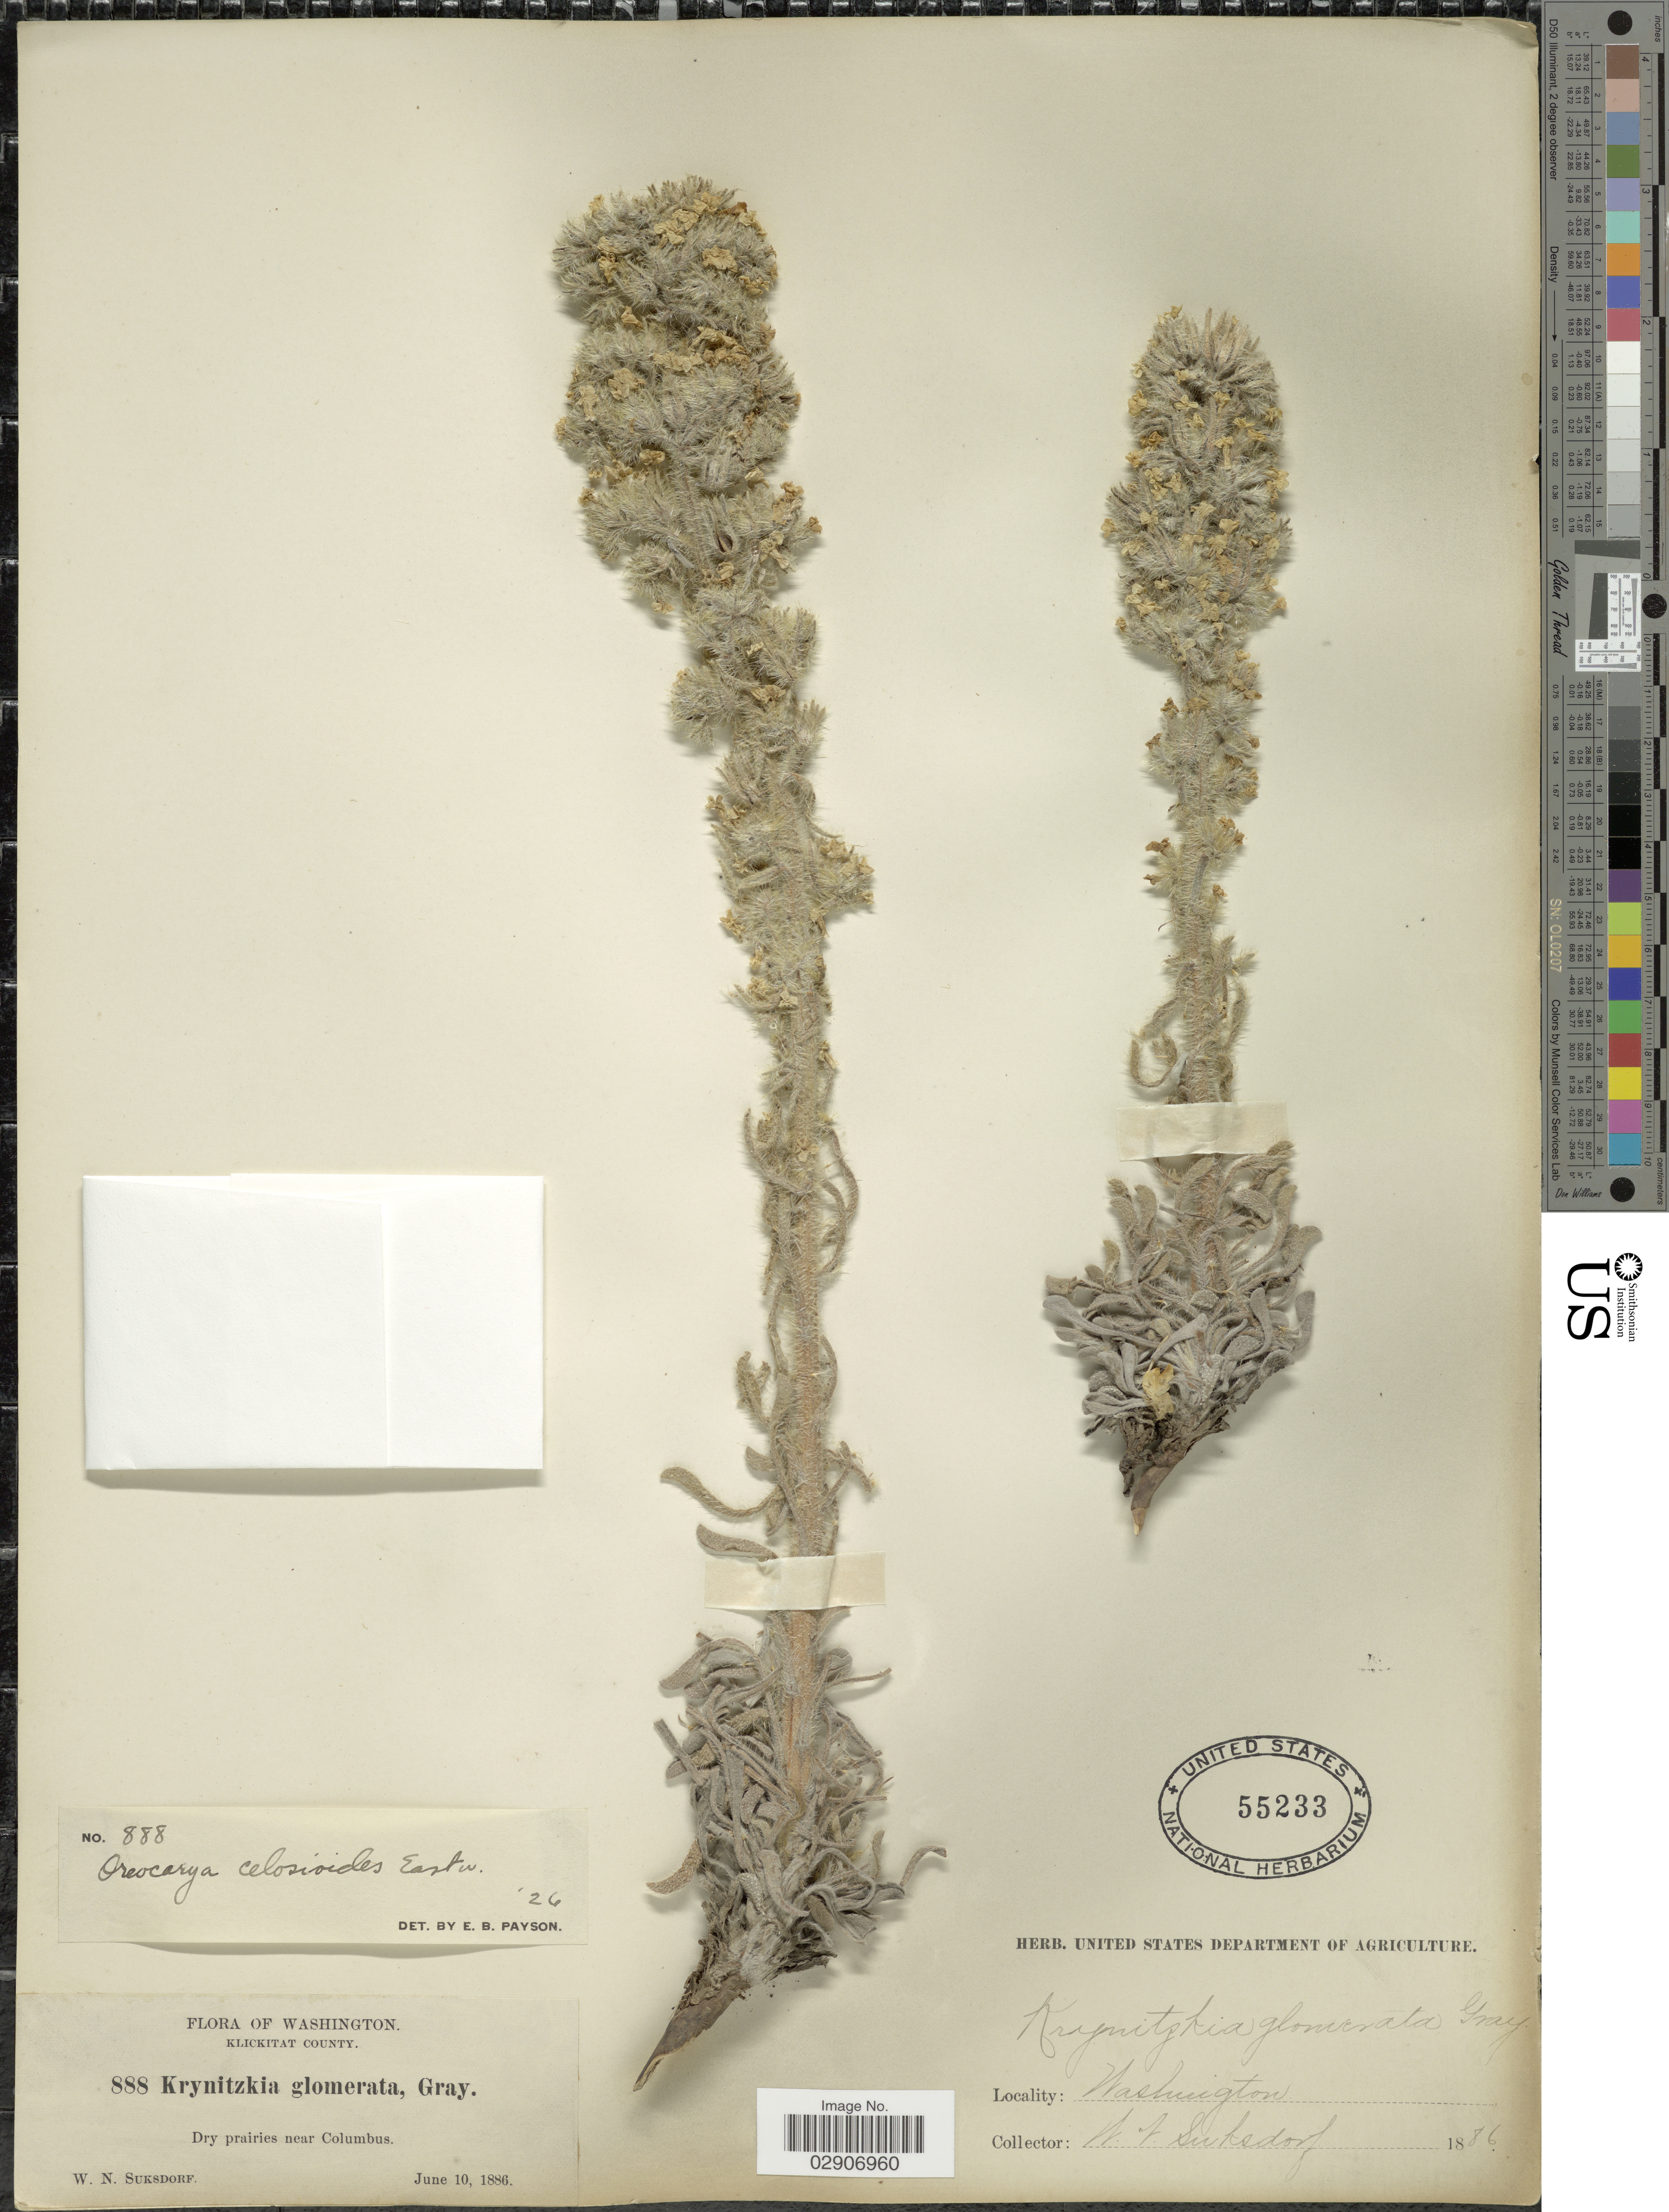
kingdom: Plantae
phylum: Tracheophyta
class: Magnoliopsida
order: Boraginales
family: Boraginaceae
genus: Cryptantha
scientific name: Cryptantha celosioides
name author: (Eastw.) Payson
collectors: W. N. Suksdorf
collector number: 888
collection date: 1886-06-10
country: United States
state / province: Washington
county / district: Klickitat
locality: Klickitat Co. Dry prairies near Columbus.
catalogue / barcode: US 55233